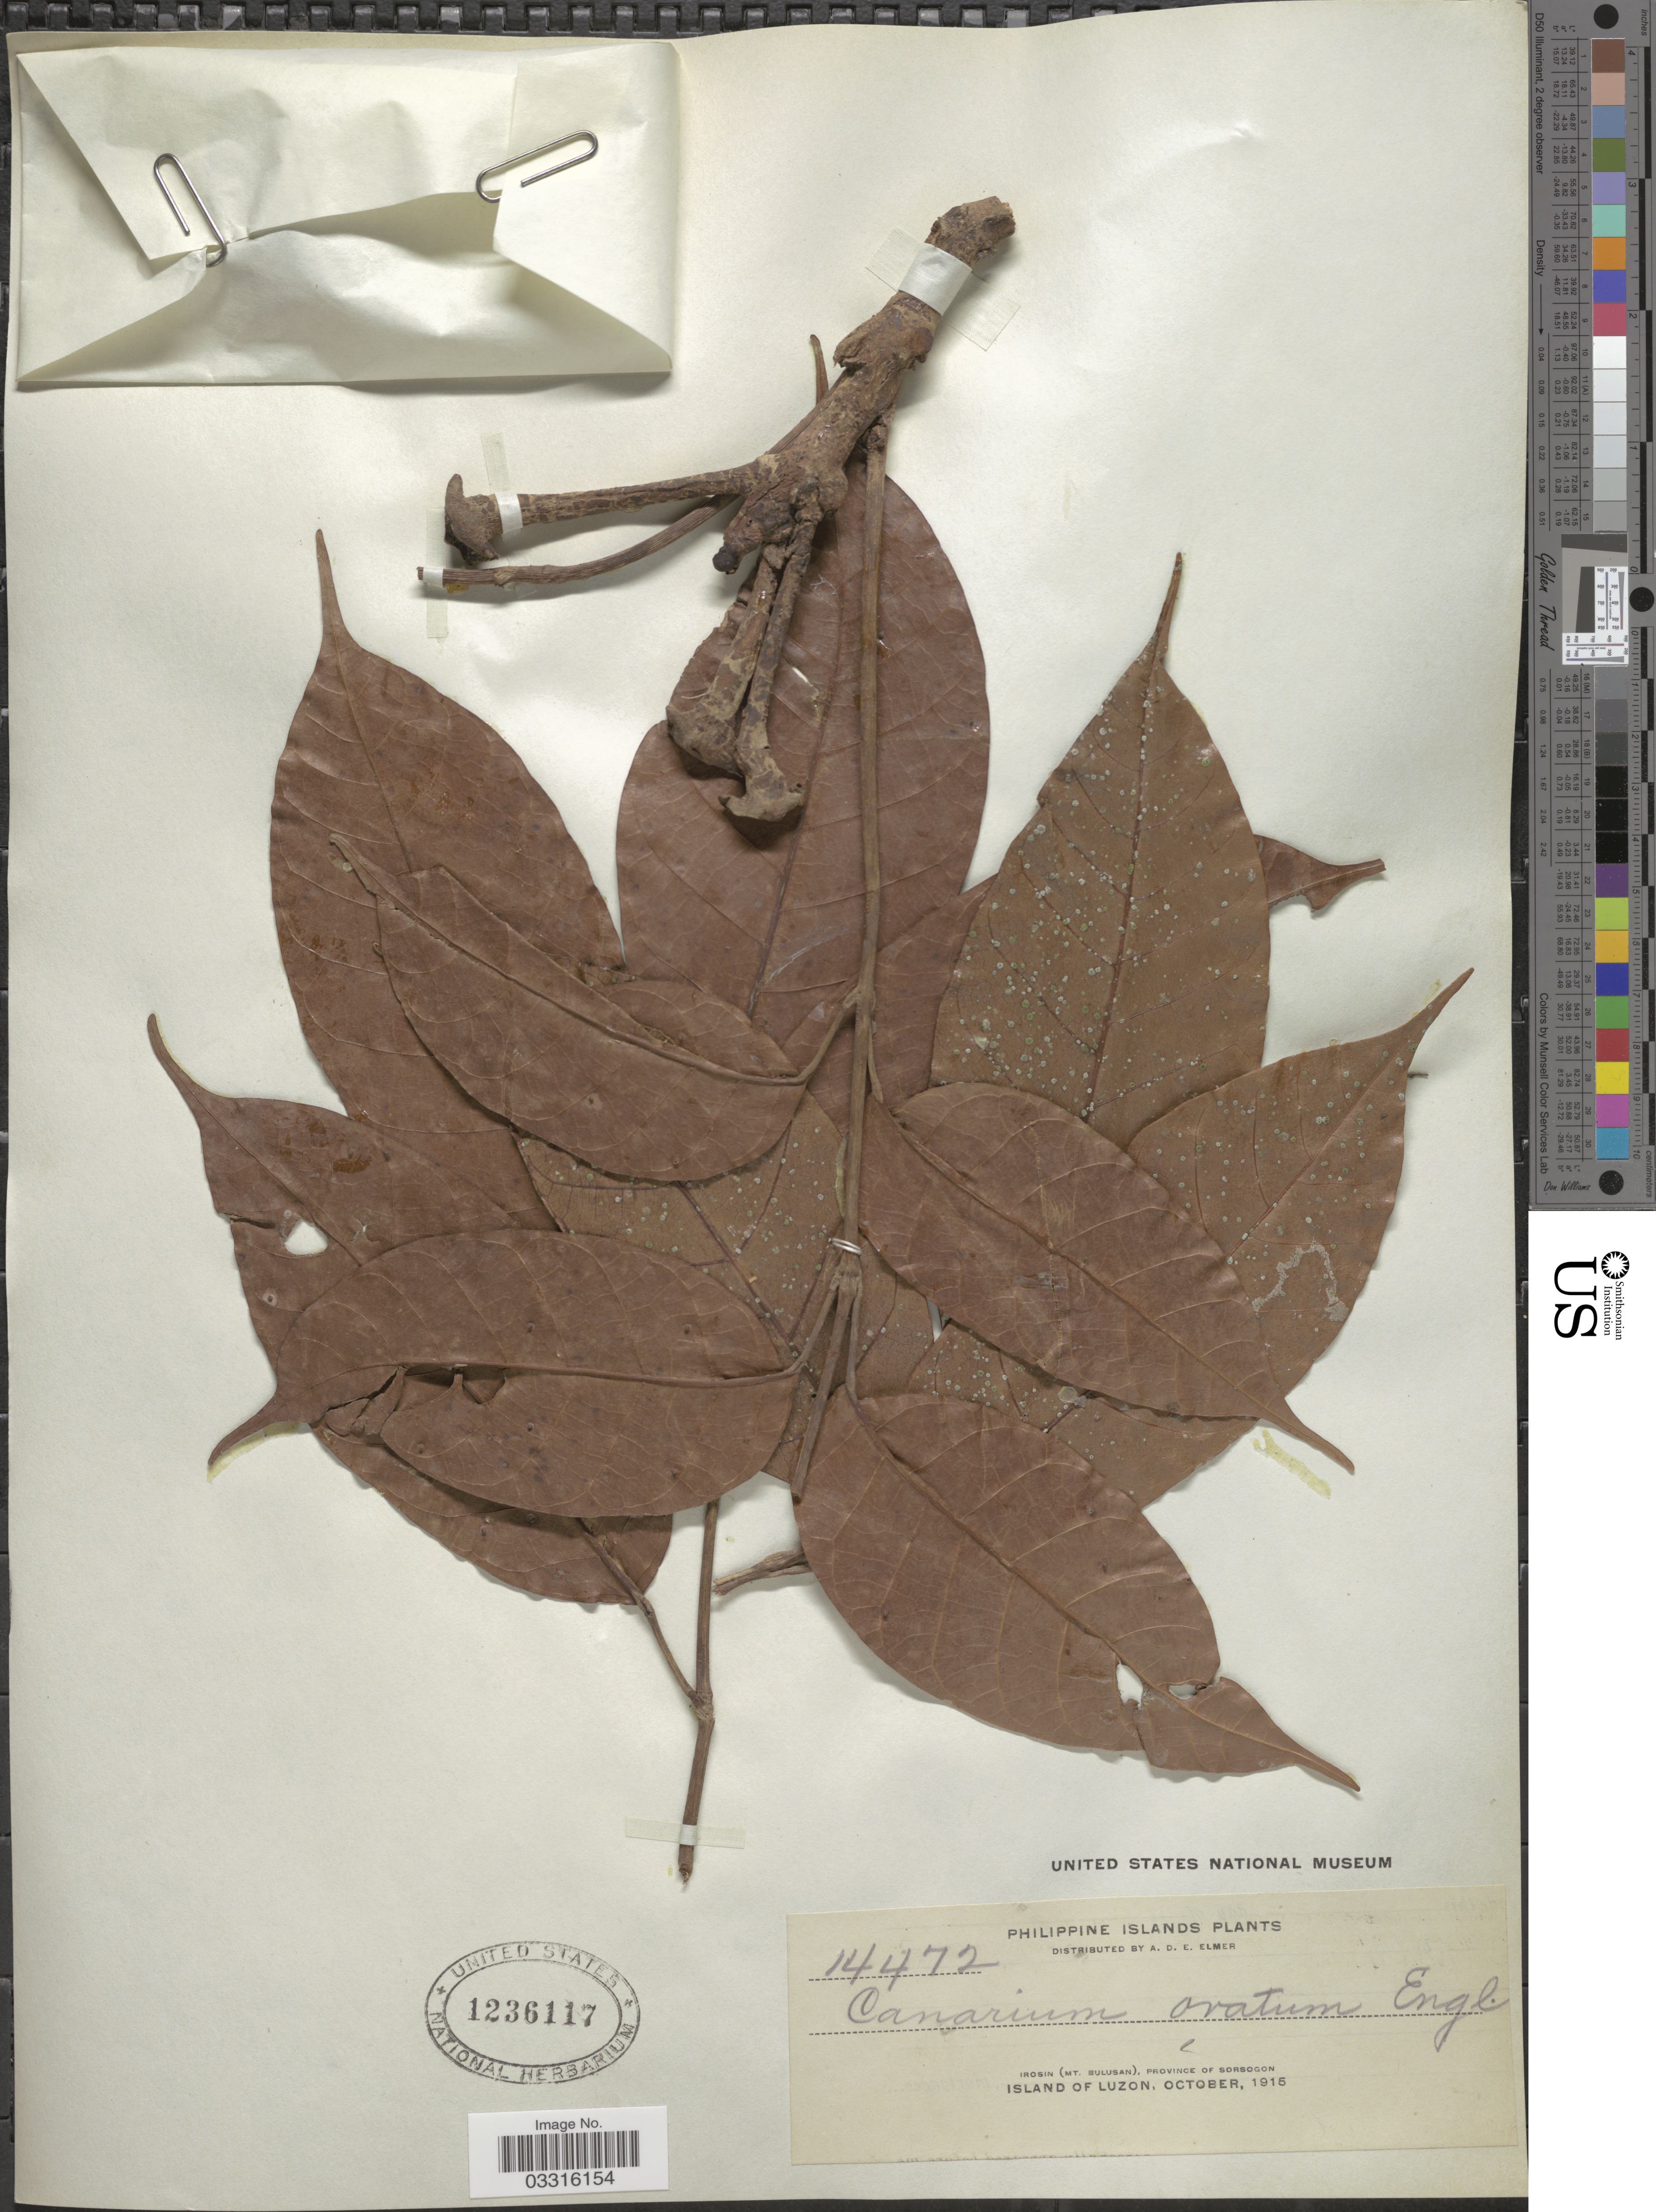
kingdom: Plantae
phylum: Tracheophyta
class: Magnoliopsida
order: Sapindales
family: Burseraceae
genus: Canarium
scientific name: Canarium ovatum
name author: Engl.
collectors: A. D. E. Elmer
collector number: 14472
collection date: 1915-10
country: Philippines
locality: Irosin (Mt. Bulusan), Province of Sorsogon. Island of Luzon.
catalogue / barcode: US 1236117